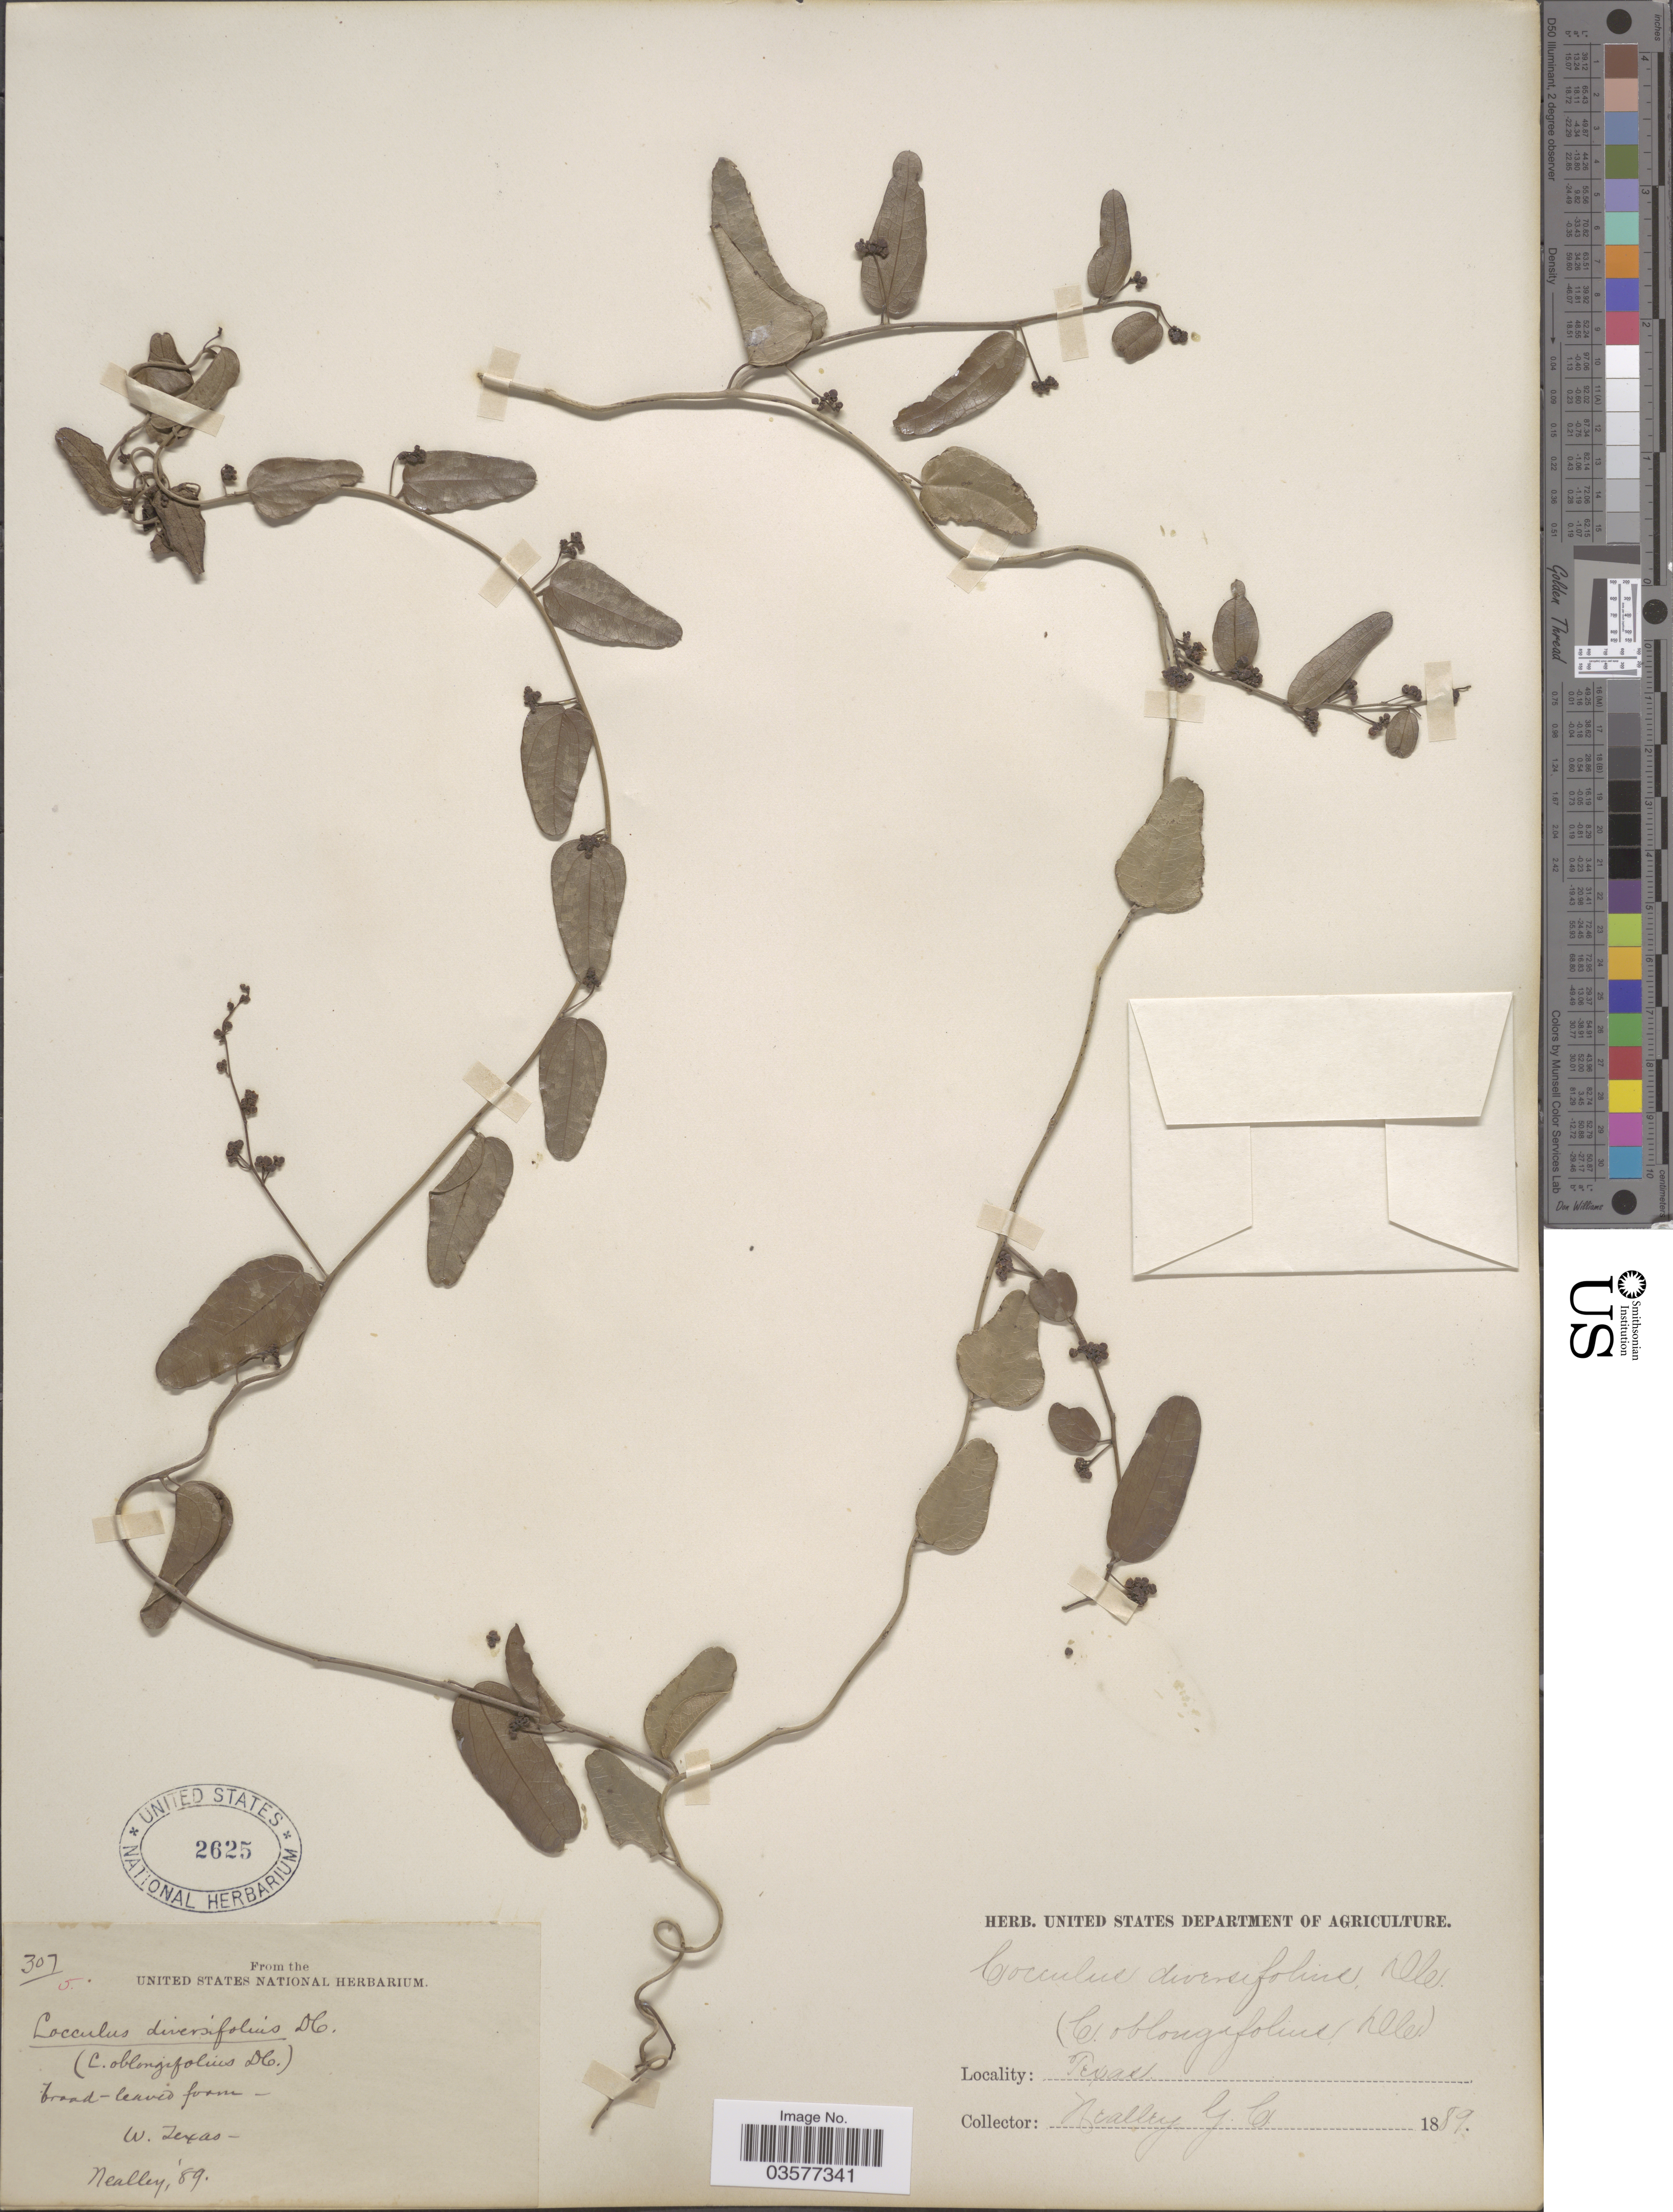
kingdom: Plantae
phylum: Tracheophyta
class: Magnoliopsida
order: Ranunculales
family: Menispermaceae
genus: Cocculus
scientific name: Cocculus diversifolius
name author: DC.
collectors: G. Neally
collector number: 307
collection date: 1889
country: United States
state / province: Texas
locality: W. Texas.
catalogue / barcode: US 2625